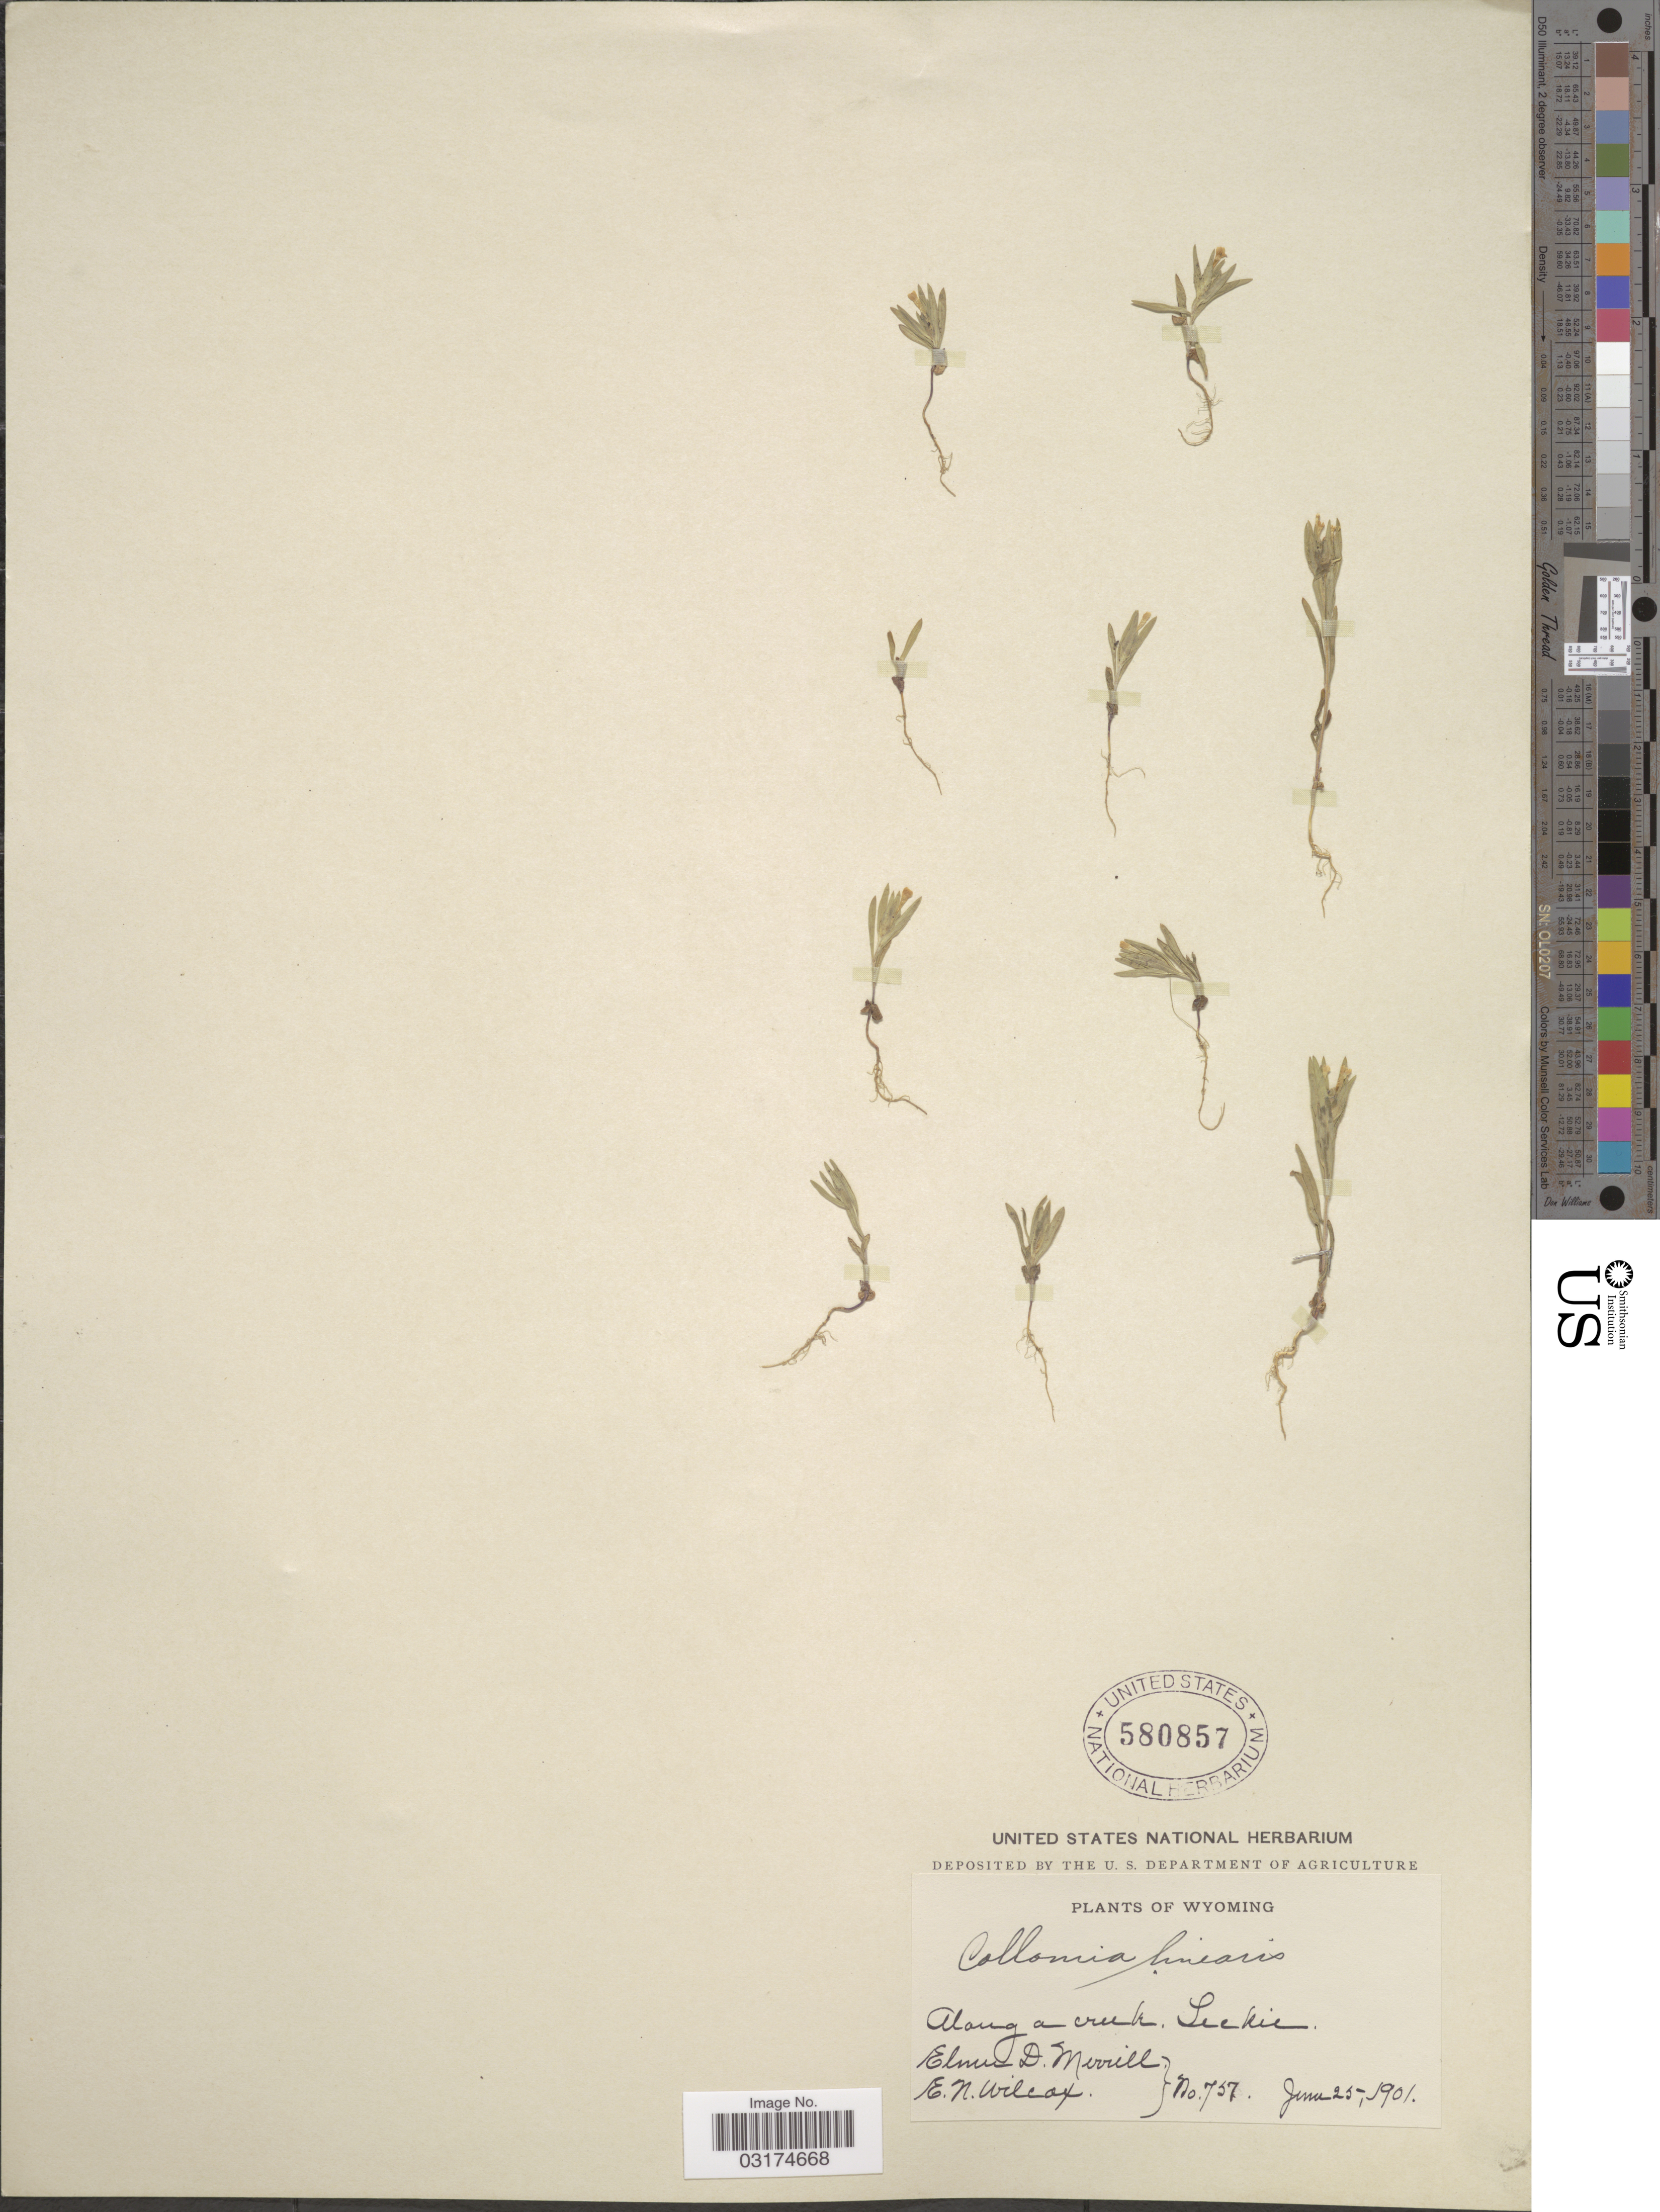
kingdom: Plantae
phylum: Tracheophyta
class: Magnoliopsida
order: Ericales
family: Polemoniaceae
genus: Collomia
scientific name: Collomia linearis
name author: Nutt.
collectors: E. D. Merrill & E. Wilcox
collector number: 757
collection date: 1901-06-25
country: United States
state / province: Wyoming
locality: Along a creek, Leckie.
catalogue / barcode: US 580857